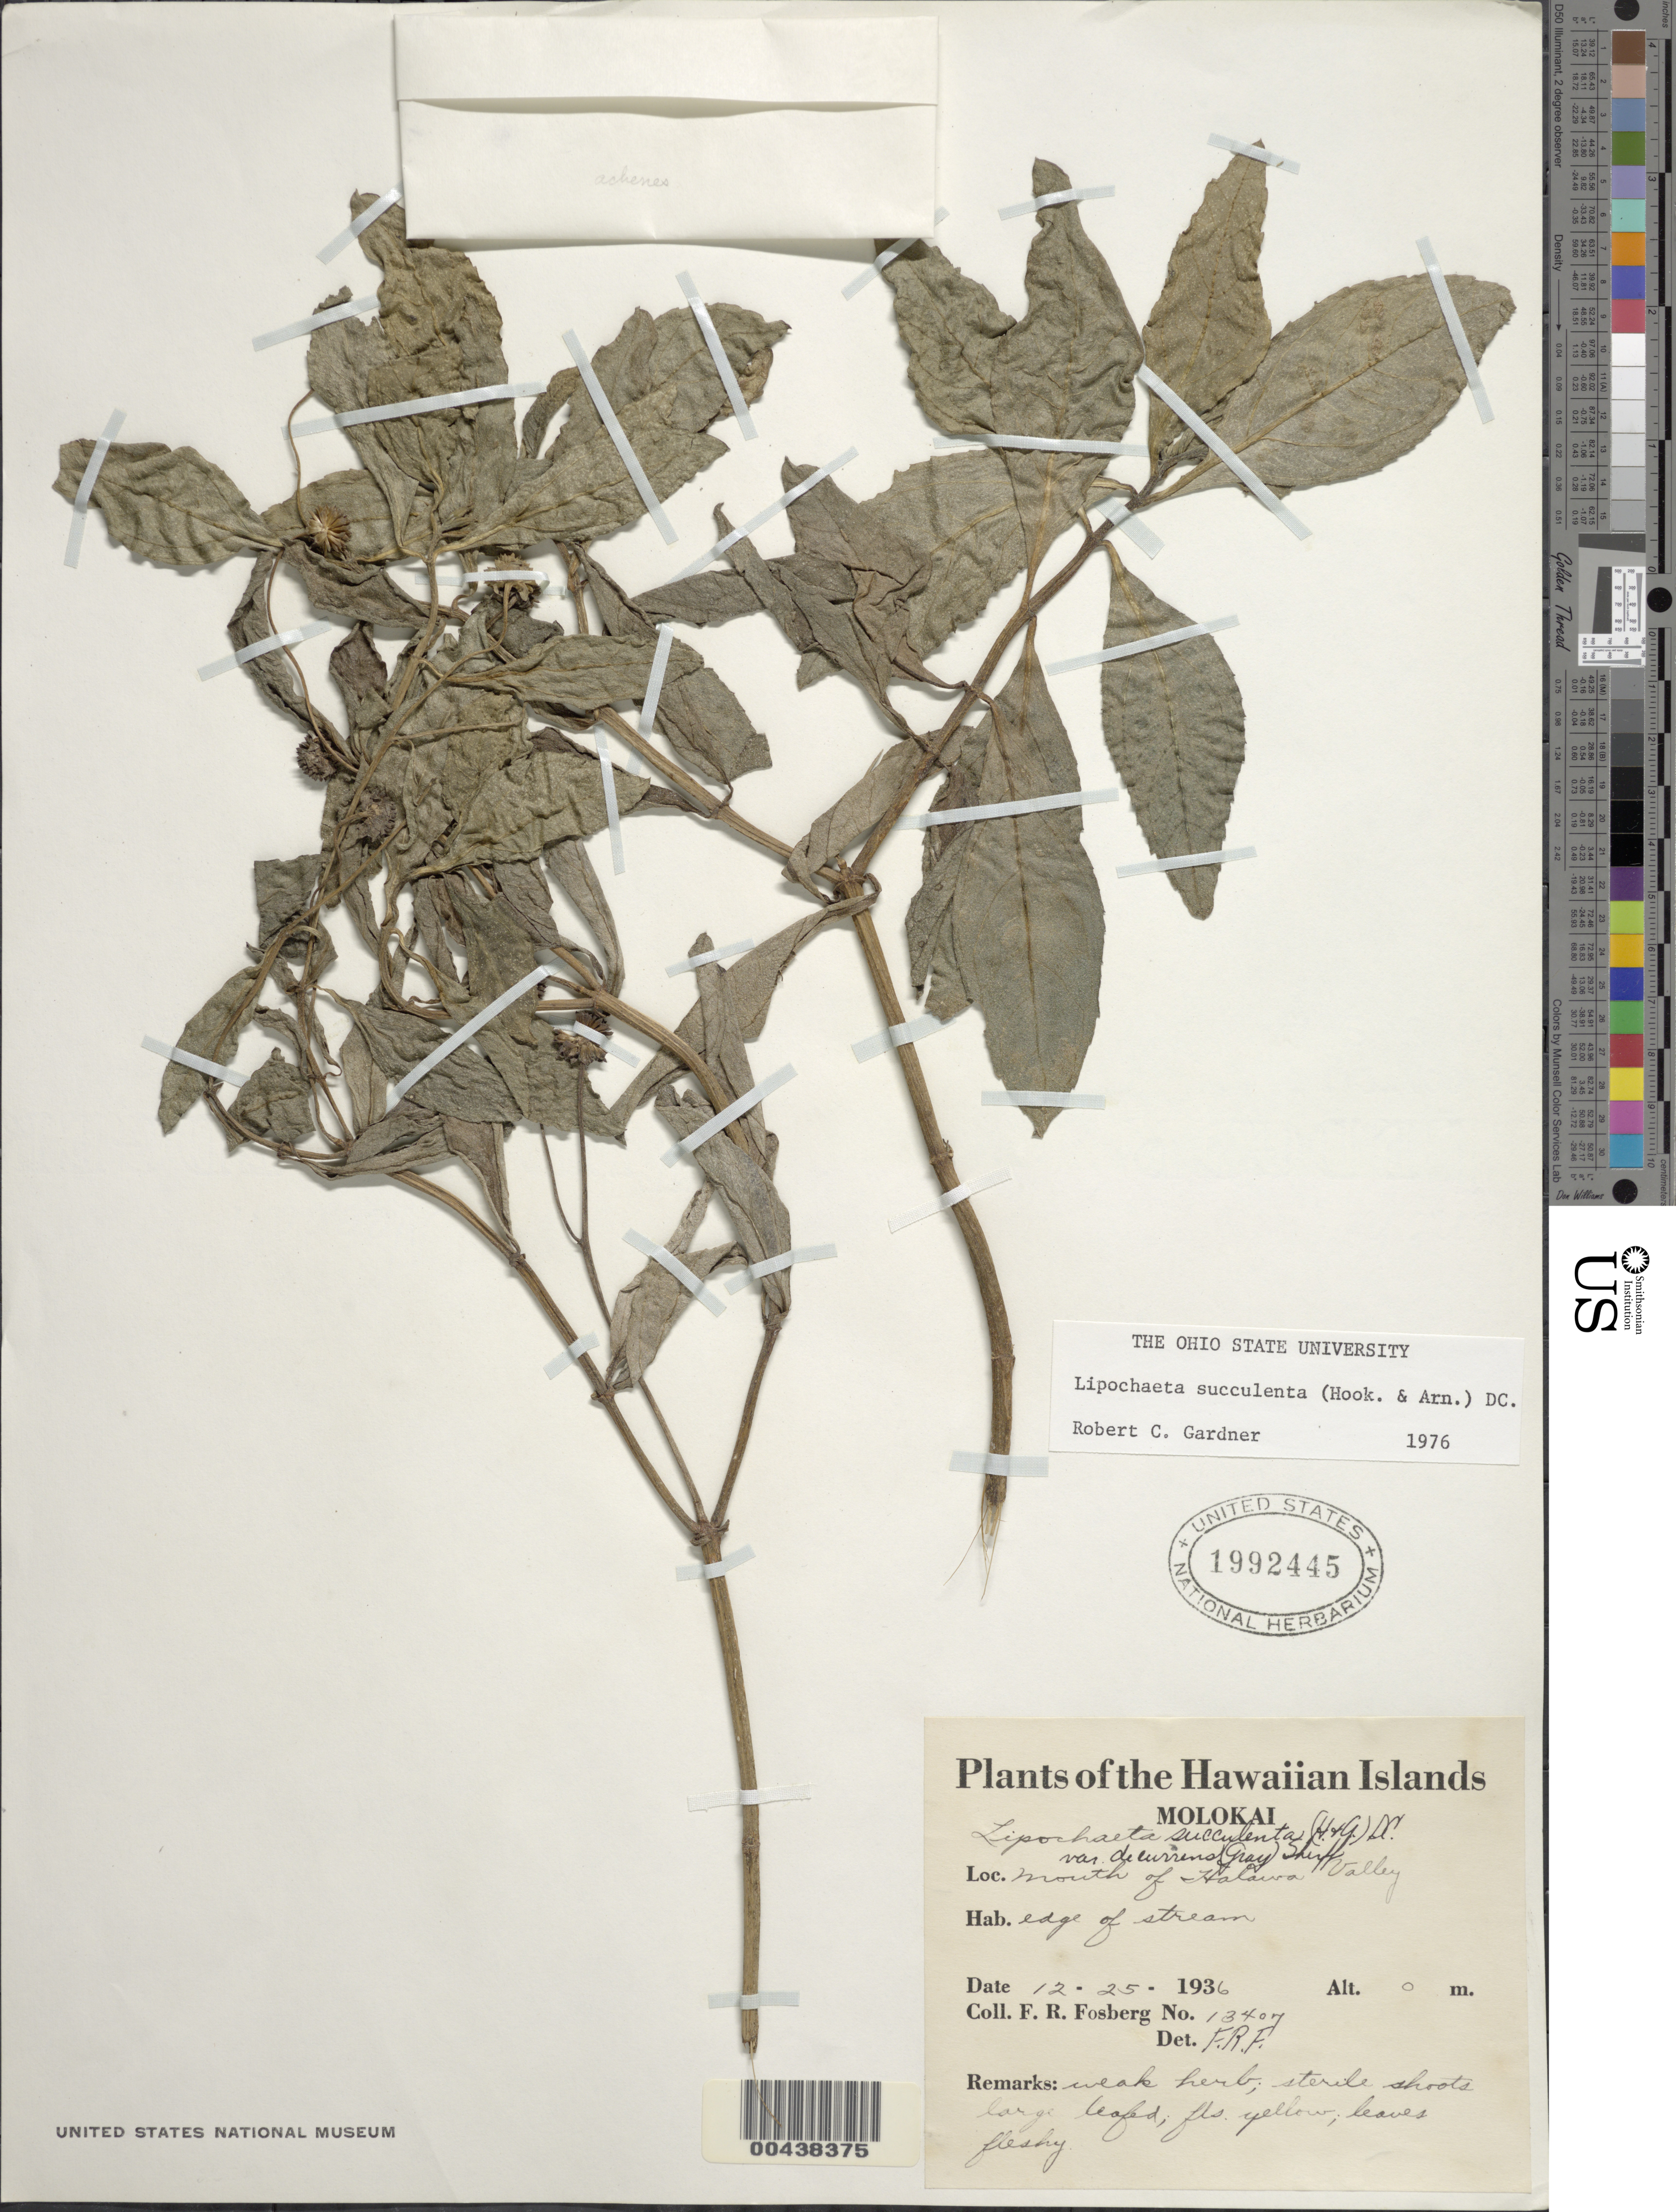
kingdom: Plantae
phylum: Tracheophyta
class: Magnoliopsida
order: Asterales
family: Asteraceae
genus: Lipochaeta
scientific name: Lipochaeta succulenta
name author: (Hook. & Arn.) DC.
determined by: Gardner, R. C.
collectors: F. R. Fosberg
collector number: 13407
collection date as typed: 25 Dec 1936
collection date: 1936-12-25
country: United States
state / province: Hawaii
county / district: Maui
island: Moloka'i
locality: Mouth of Halawa Valley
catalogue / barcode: US 1992445